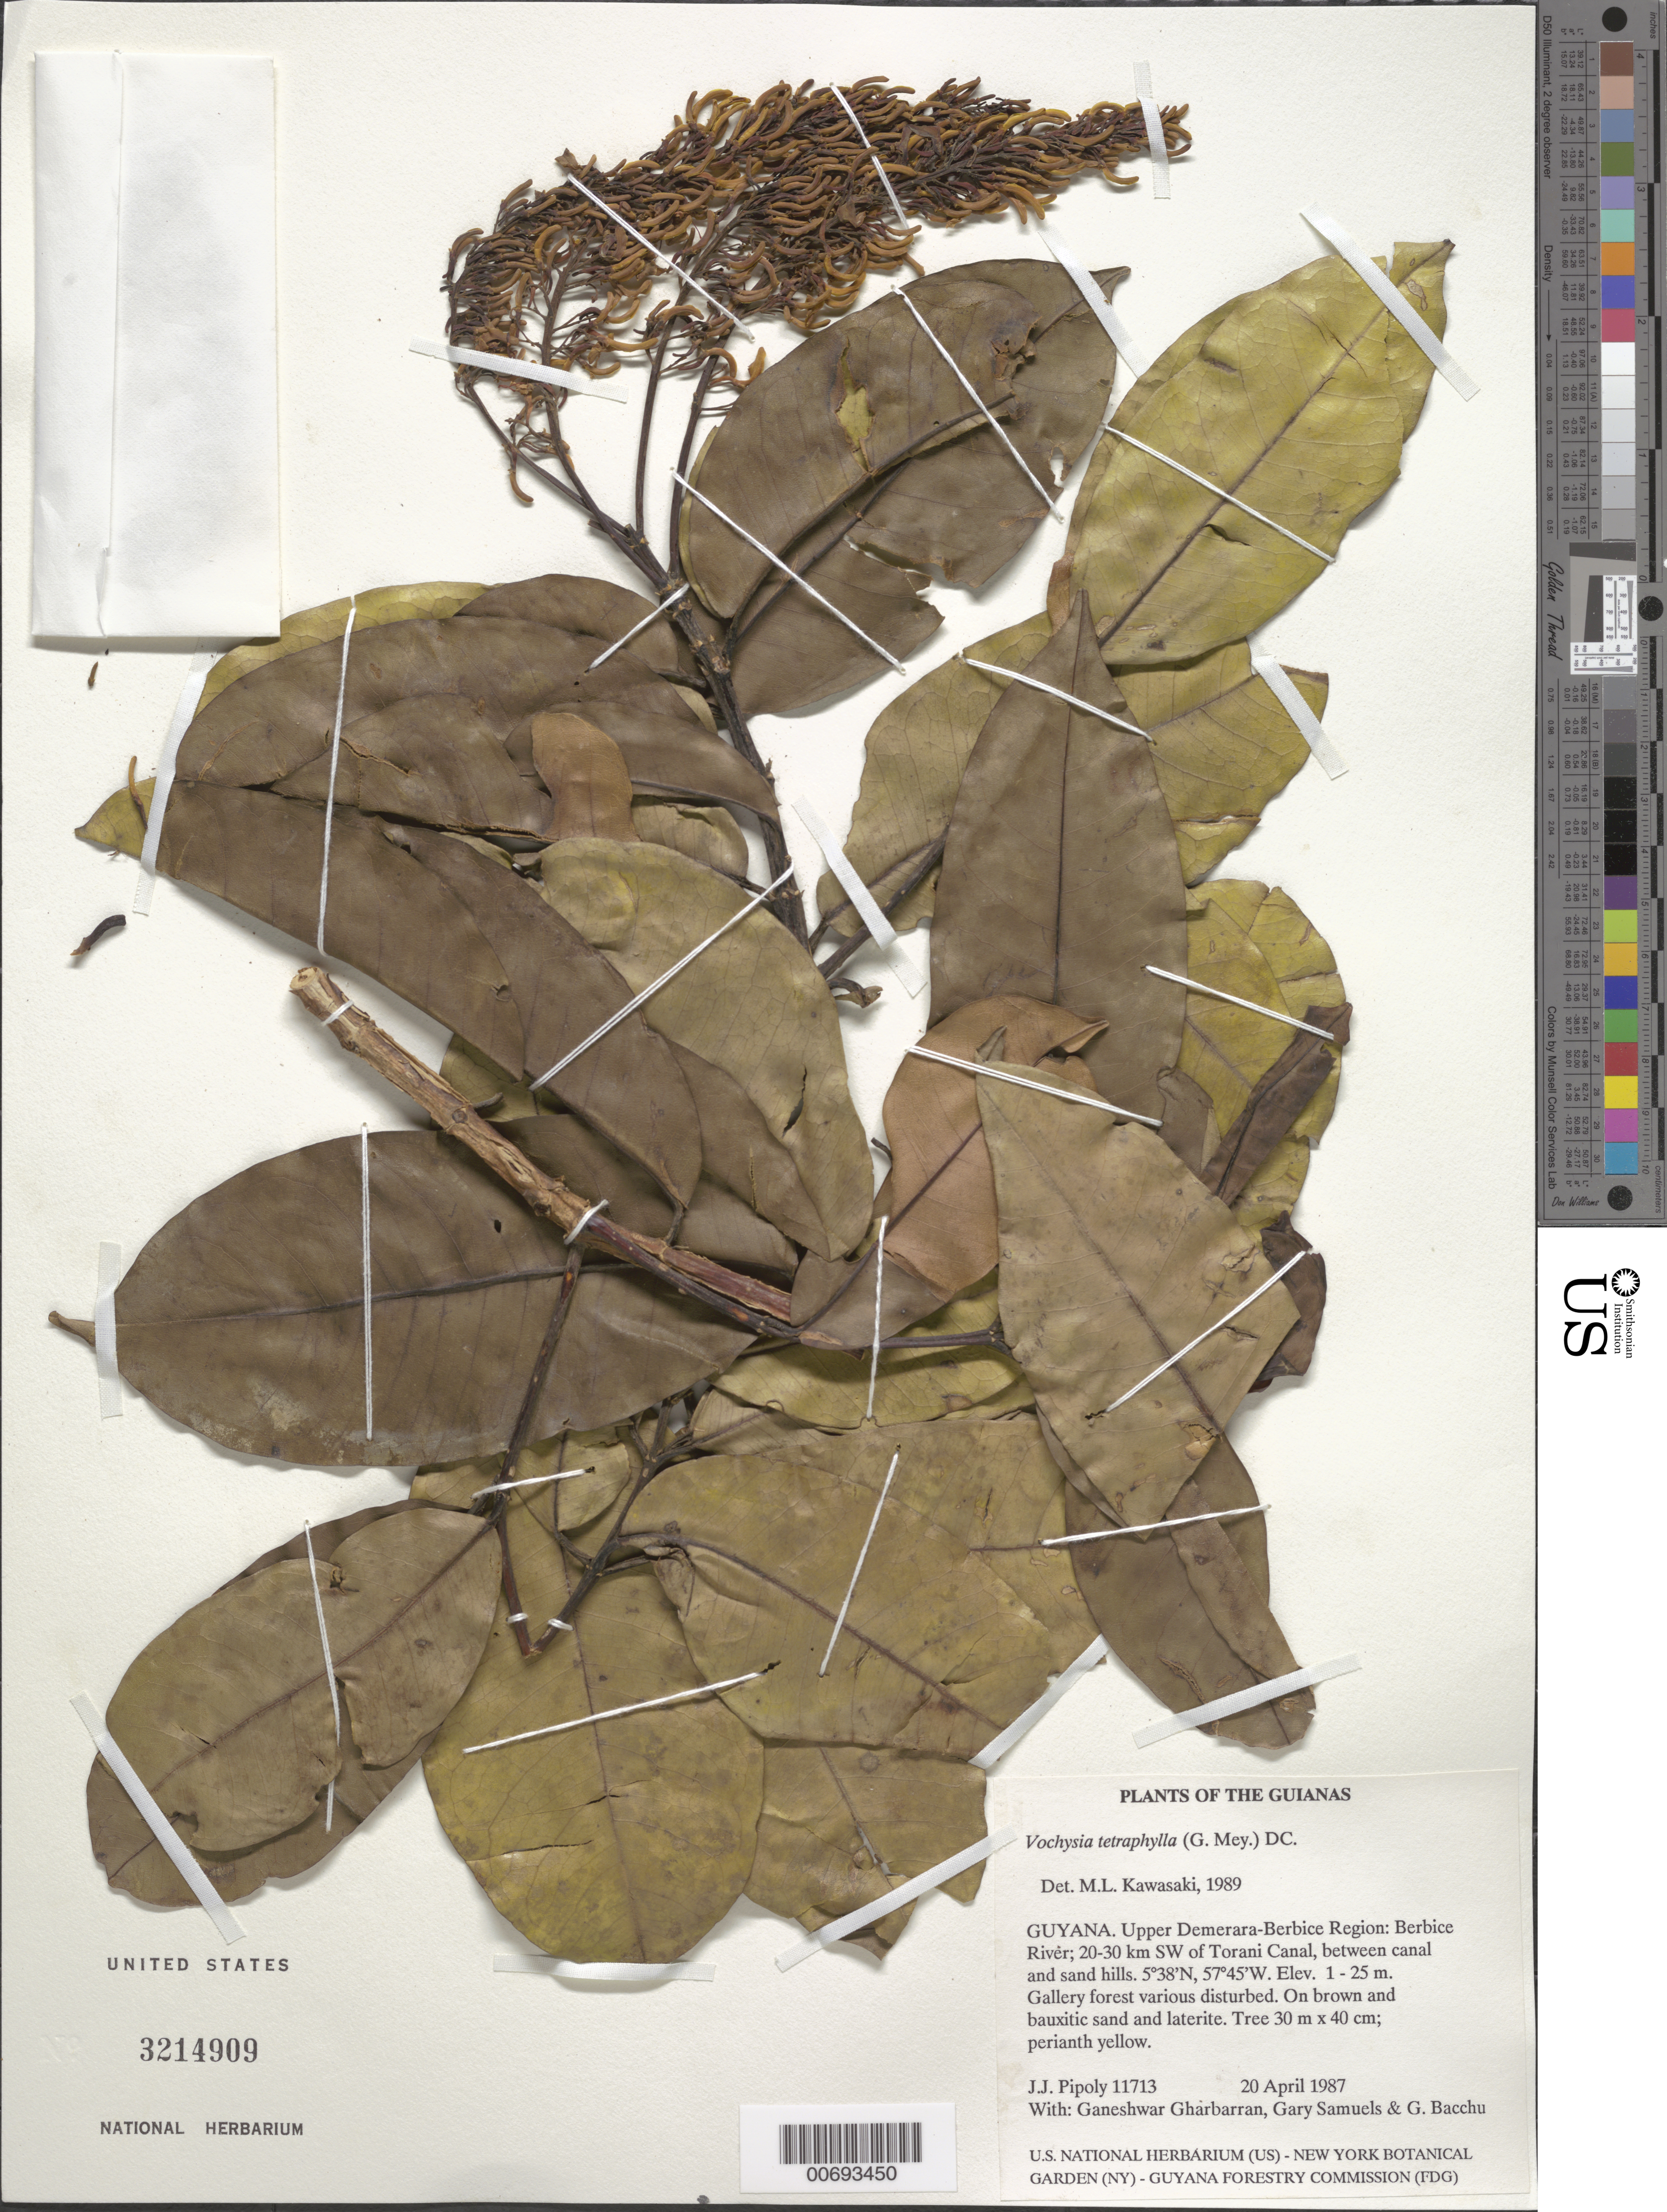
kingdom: Plantae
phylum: Tracheophyta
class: Magnoliopsida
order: Myrtales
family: Vochysiaceae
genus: Vochysia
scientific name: Vochysia tetraphylla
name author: (G. Mey.) DC.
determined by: Kawasaki, María L.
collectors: J. J. Pipoly, G. Gharbarran, G. Samuels & G. Bacchus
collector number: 11713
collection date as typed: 20 April 1987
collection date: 1987-04-20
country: Guyana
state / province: U. Demerara-Berbice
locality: Berbice River; 20-30 km SW of Torani Canal, between canal and sand hills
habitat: Gallery forest various disturbed. On brown and bauxitic sand and laterite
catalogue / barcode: US 3214909